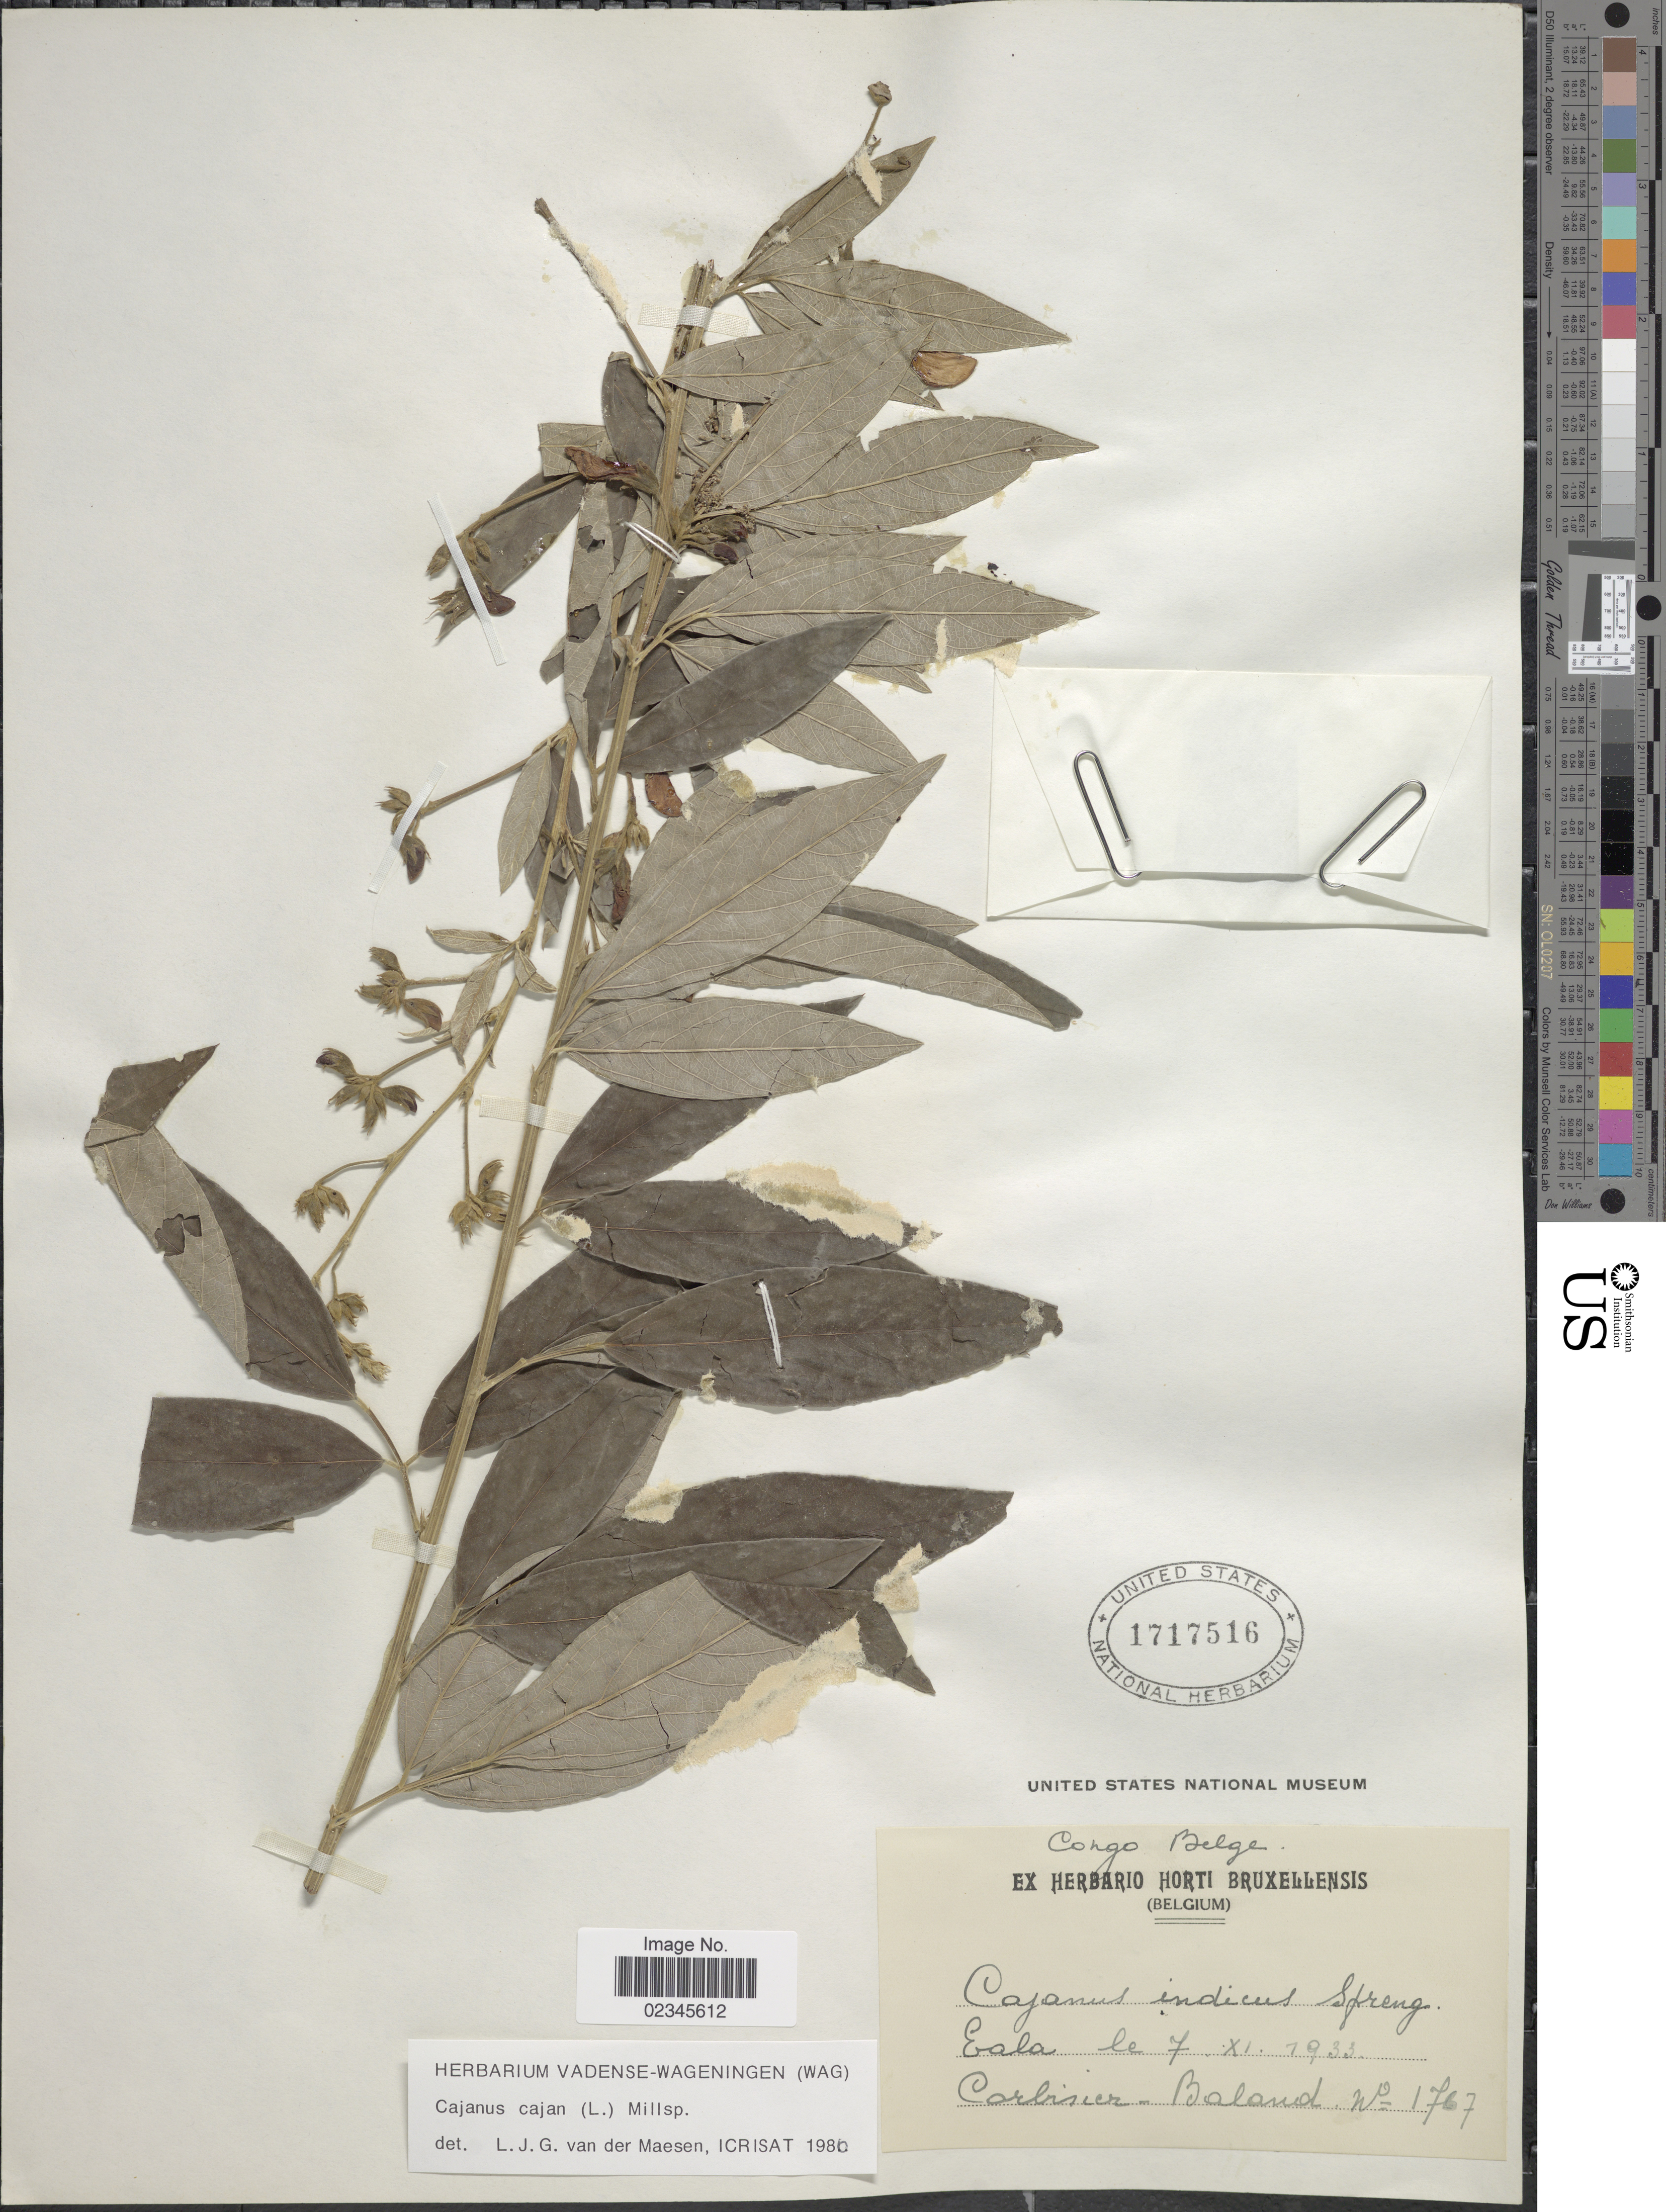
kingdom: Plantae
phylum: Tracheophyta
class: Magnoliopsida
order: Fabales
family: Fabaceae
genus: Cajanus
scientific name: Cajanus cajan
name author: (L.) Huth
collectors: A. Corbisier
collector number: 1767*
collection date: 1933-11-07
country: Congo, Democratic Republic of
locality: Congo Belge. Eala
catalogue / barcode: US 1717516